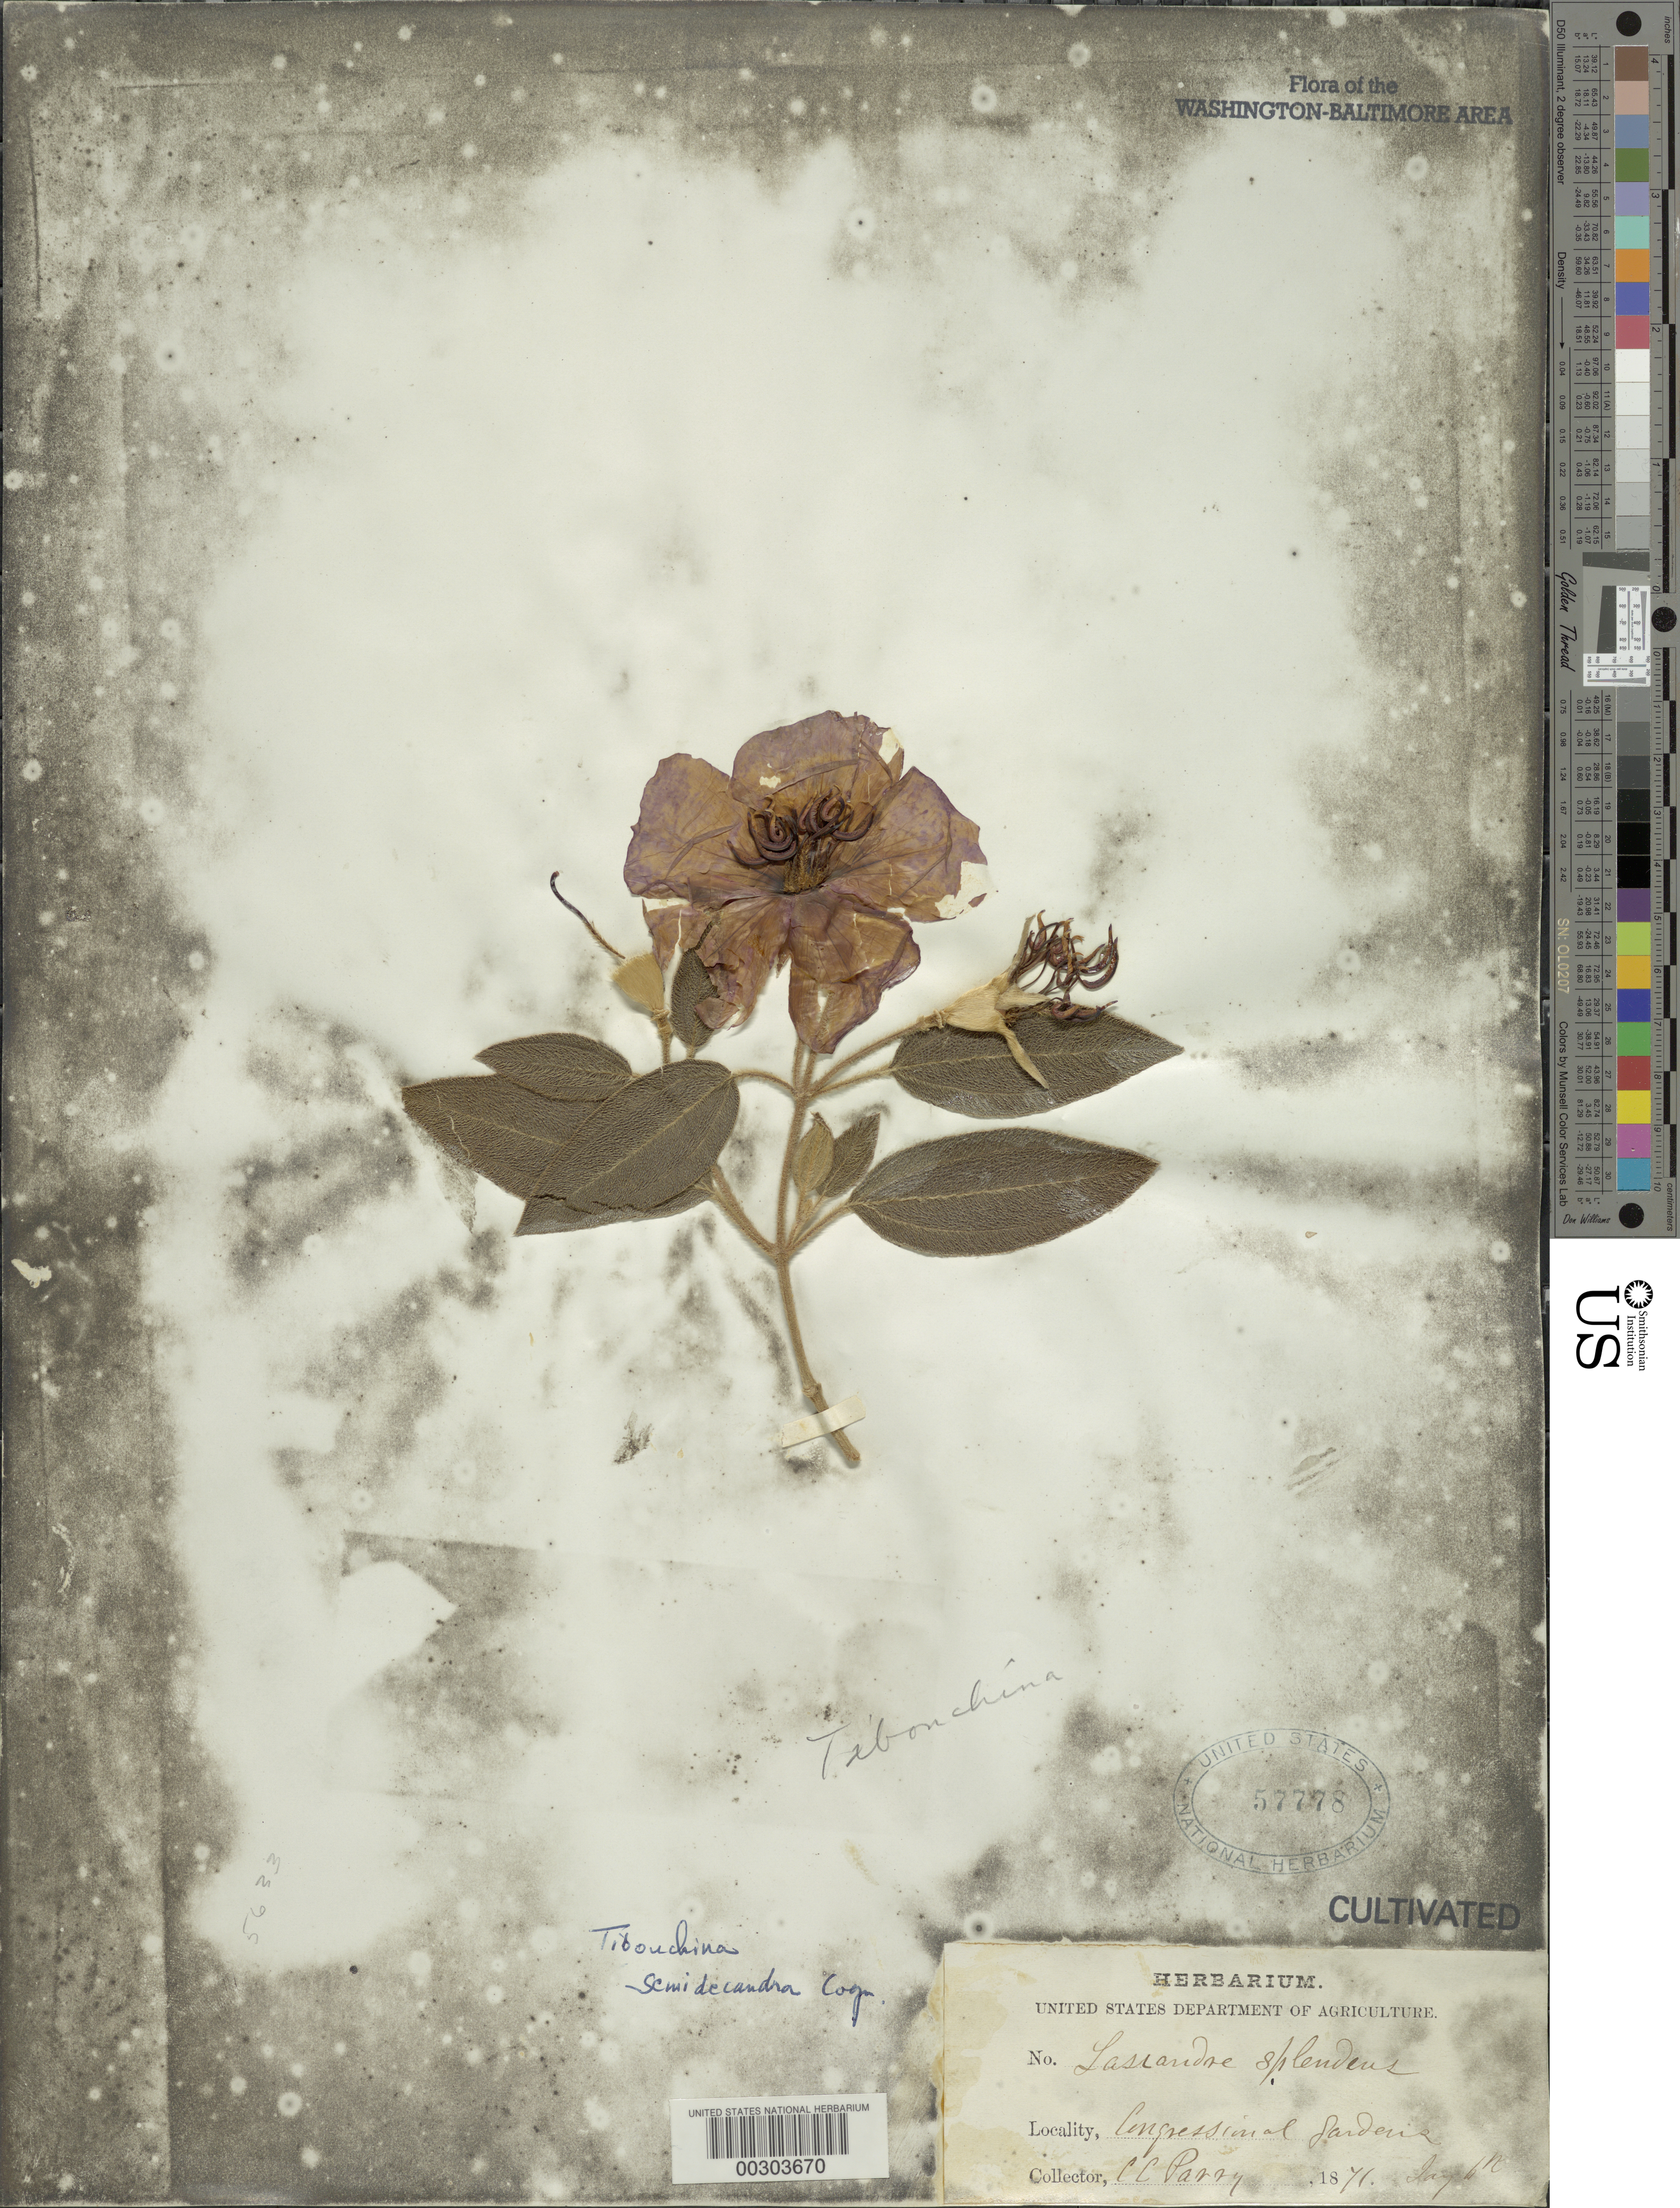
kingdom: Plantae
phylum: Tracheophyta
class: Magnoliopsida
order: Myrtales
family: Melastomataceae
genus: Pleroma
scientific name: Pleroma semidecandrum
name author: (Schrank & Mart. ex DC.) Triana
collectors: C. C. Parry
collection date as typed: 06 May 1871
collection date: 1871-05-06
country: United States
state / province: District of Columbia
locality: Congressional Gardens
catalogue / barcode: US 57778